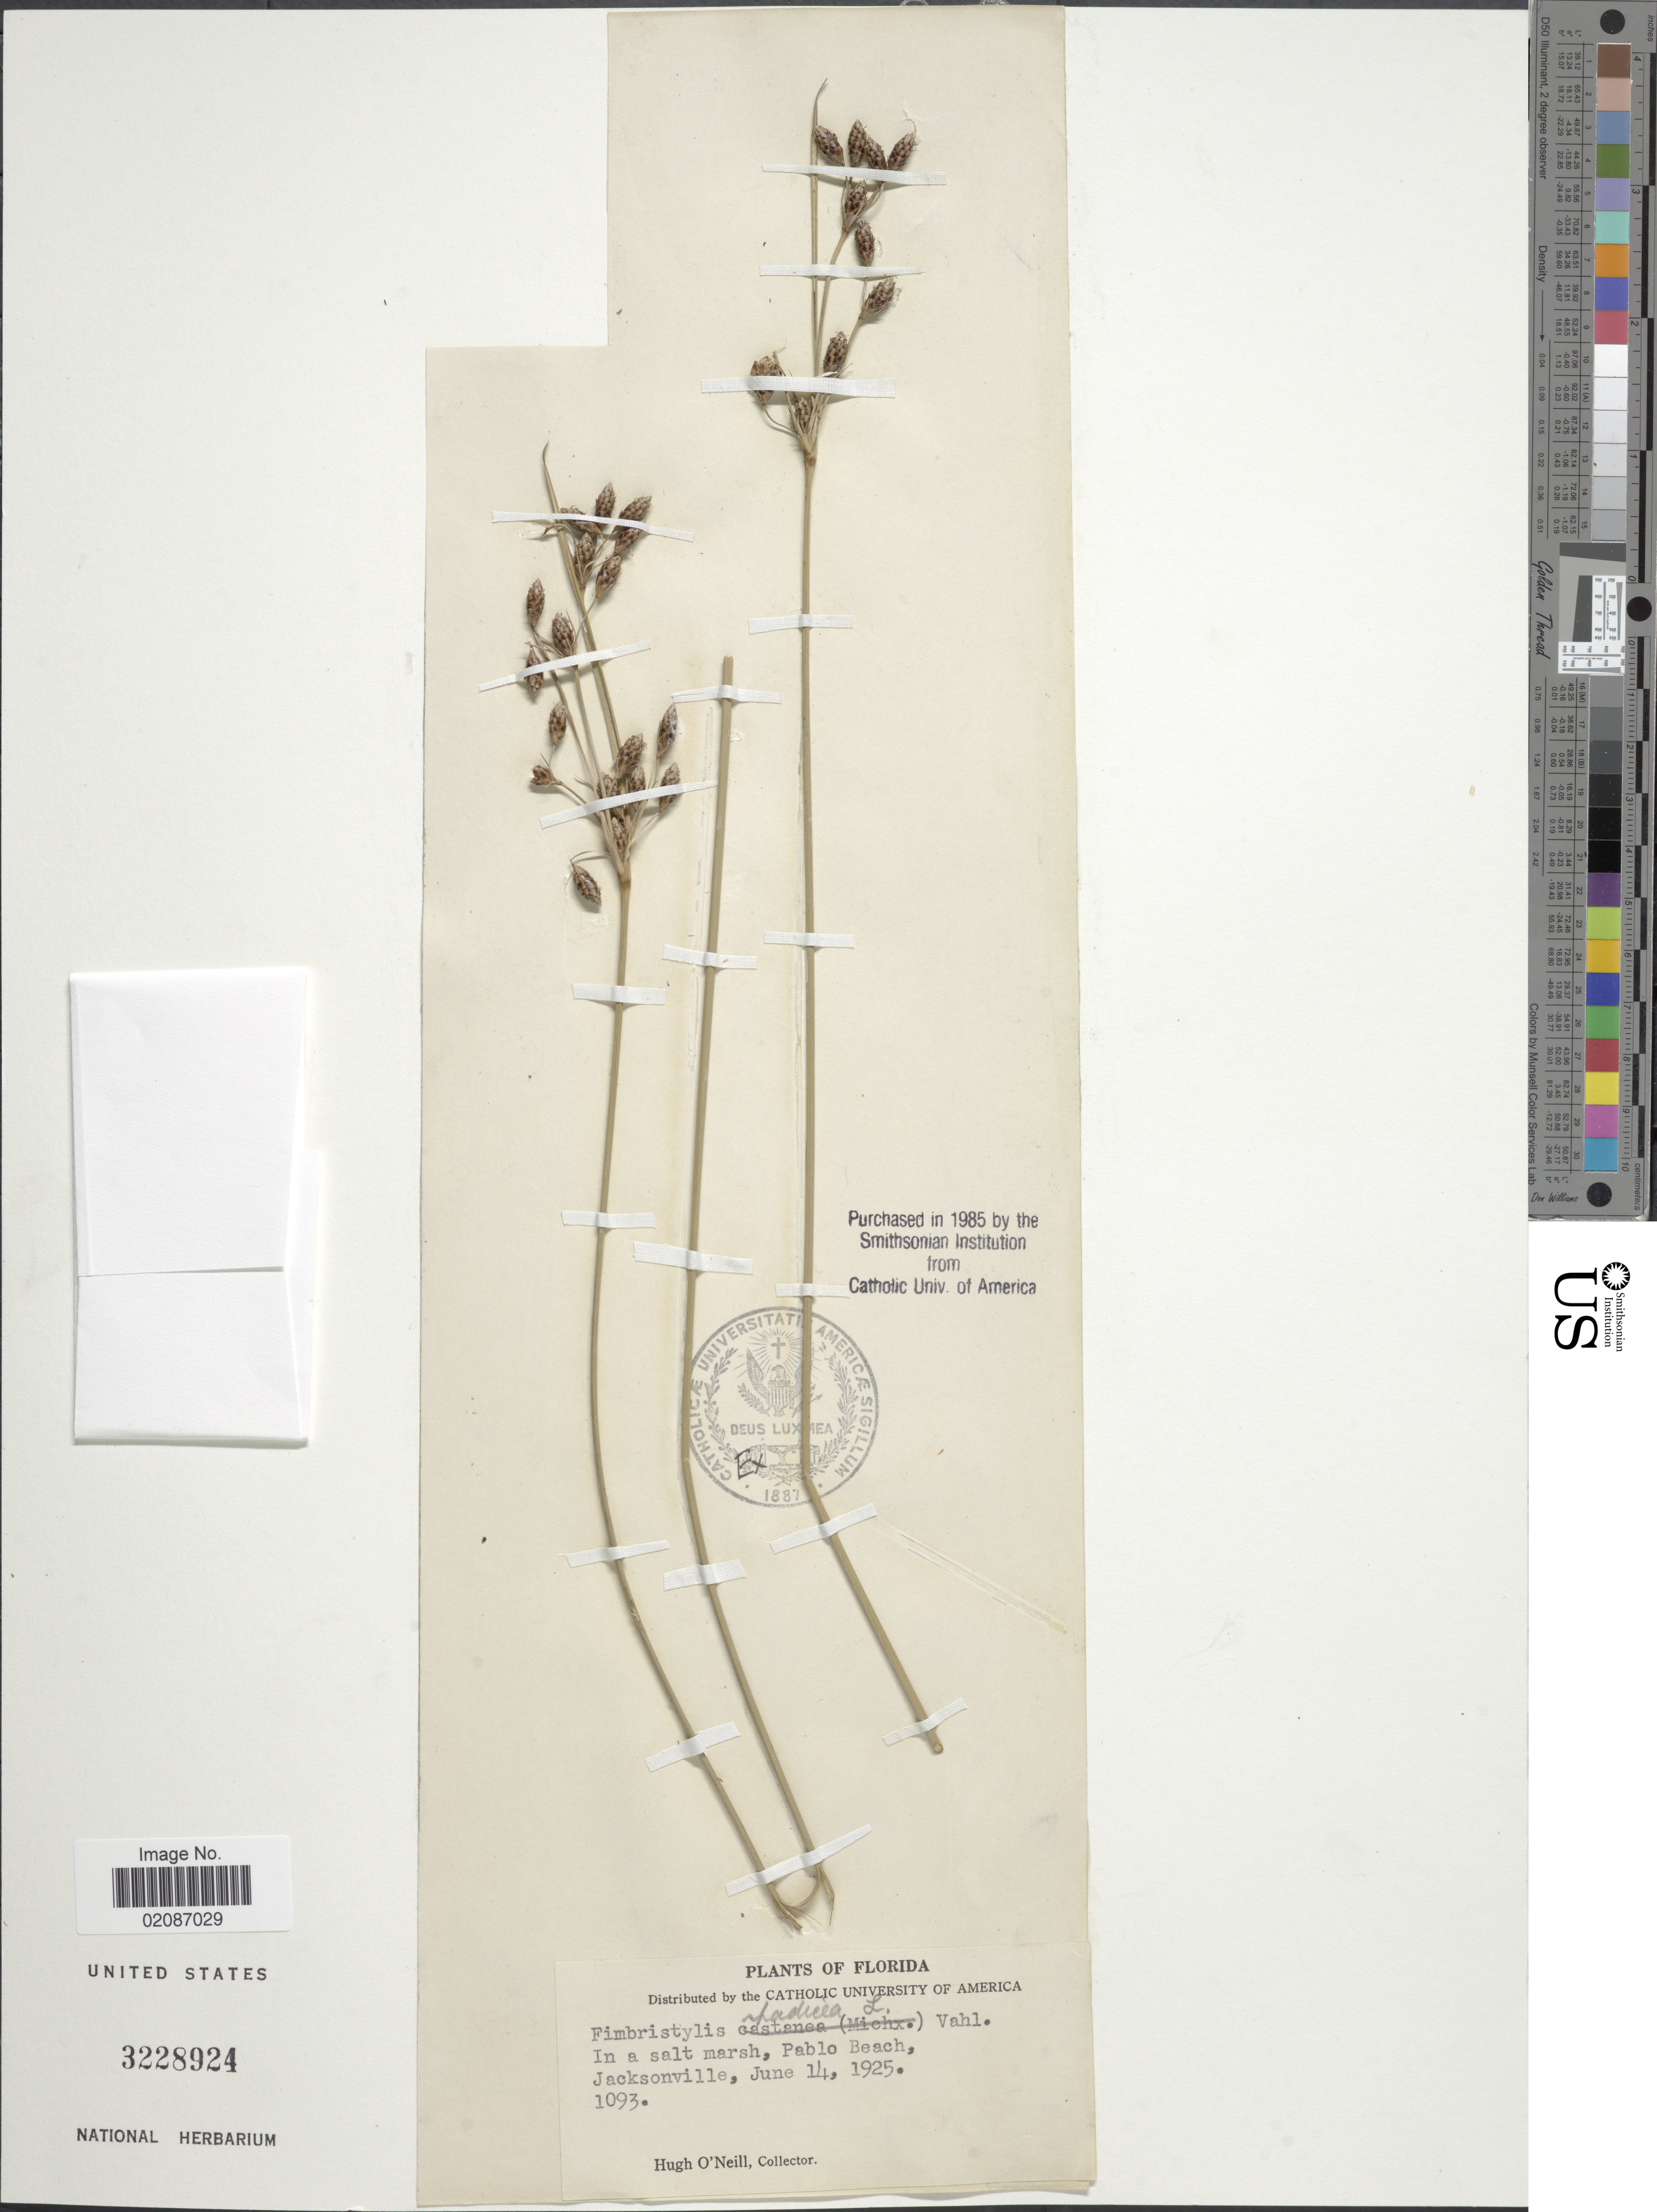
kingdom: Plantae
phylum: Tracheophyta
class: Liliopsida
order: Poales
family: Cyperaceae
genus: Fimbristylis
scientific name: Fimbristylis spadicea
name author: (L.) Vahl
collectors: H. O'Neill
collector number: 1093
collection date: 1925-06-14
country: United States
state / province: Florida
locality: Pablo Beach, Jacksonville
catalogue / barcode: US 3228924